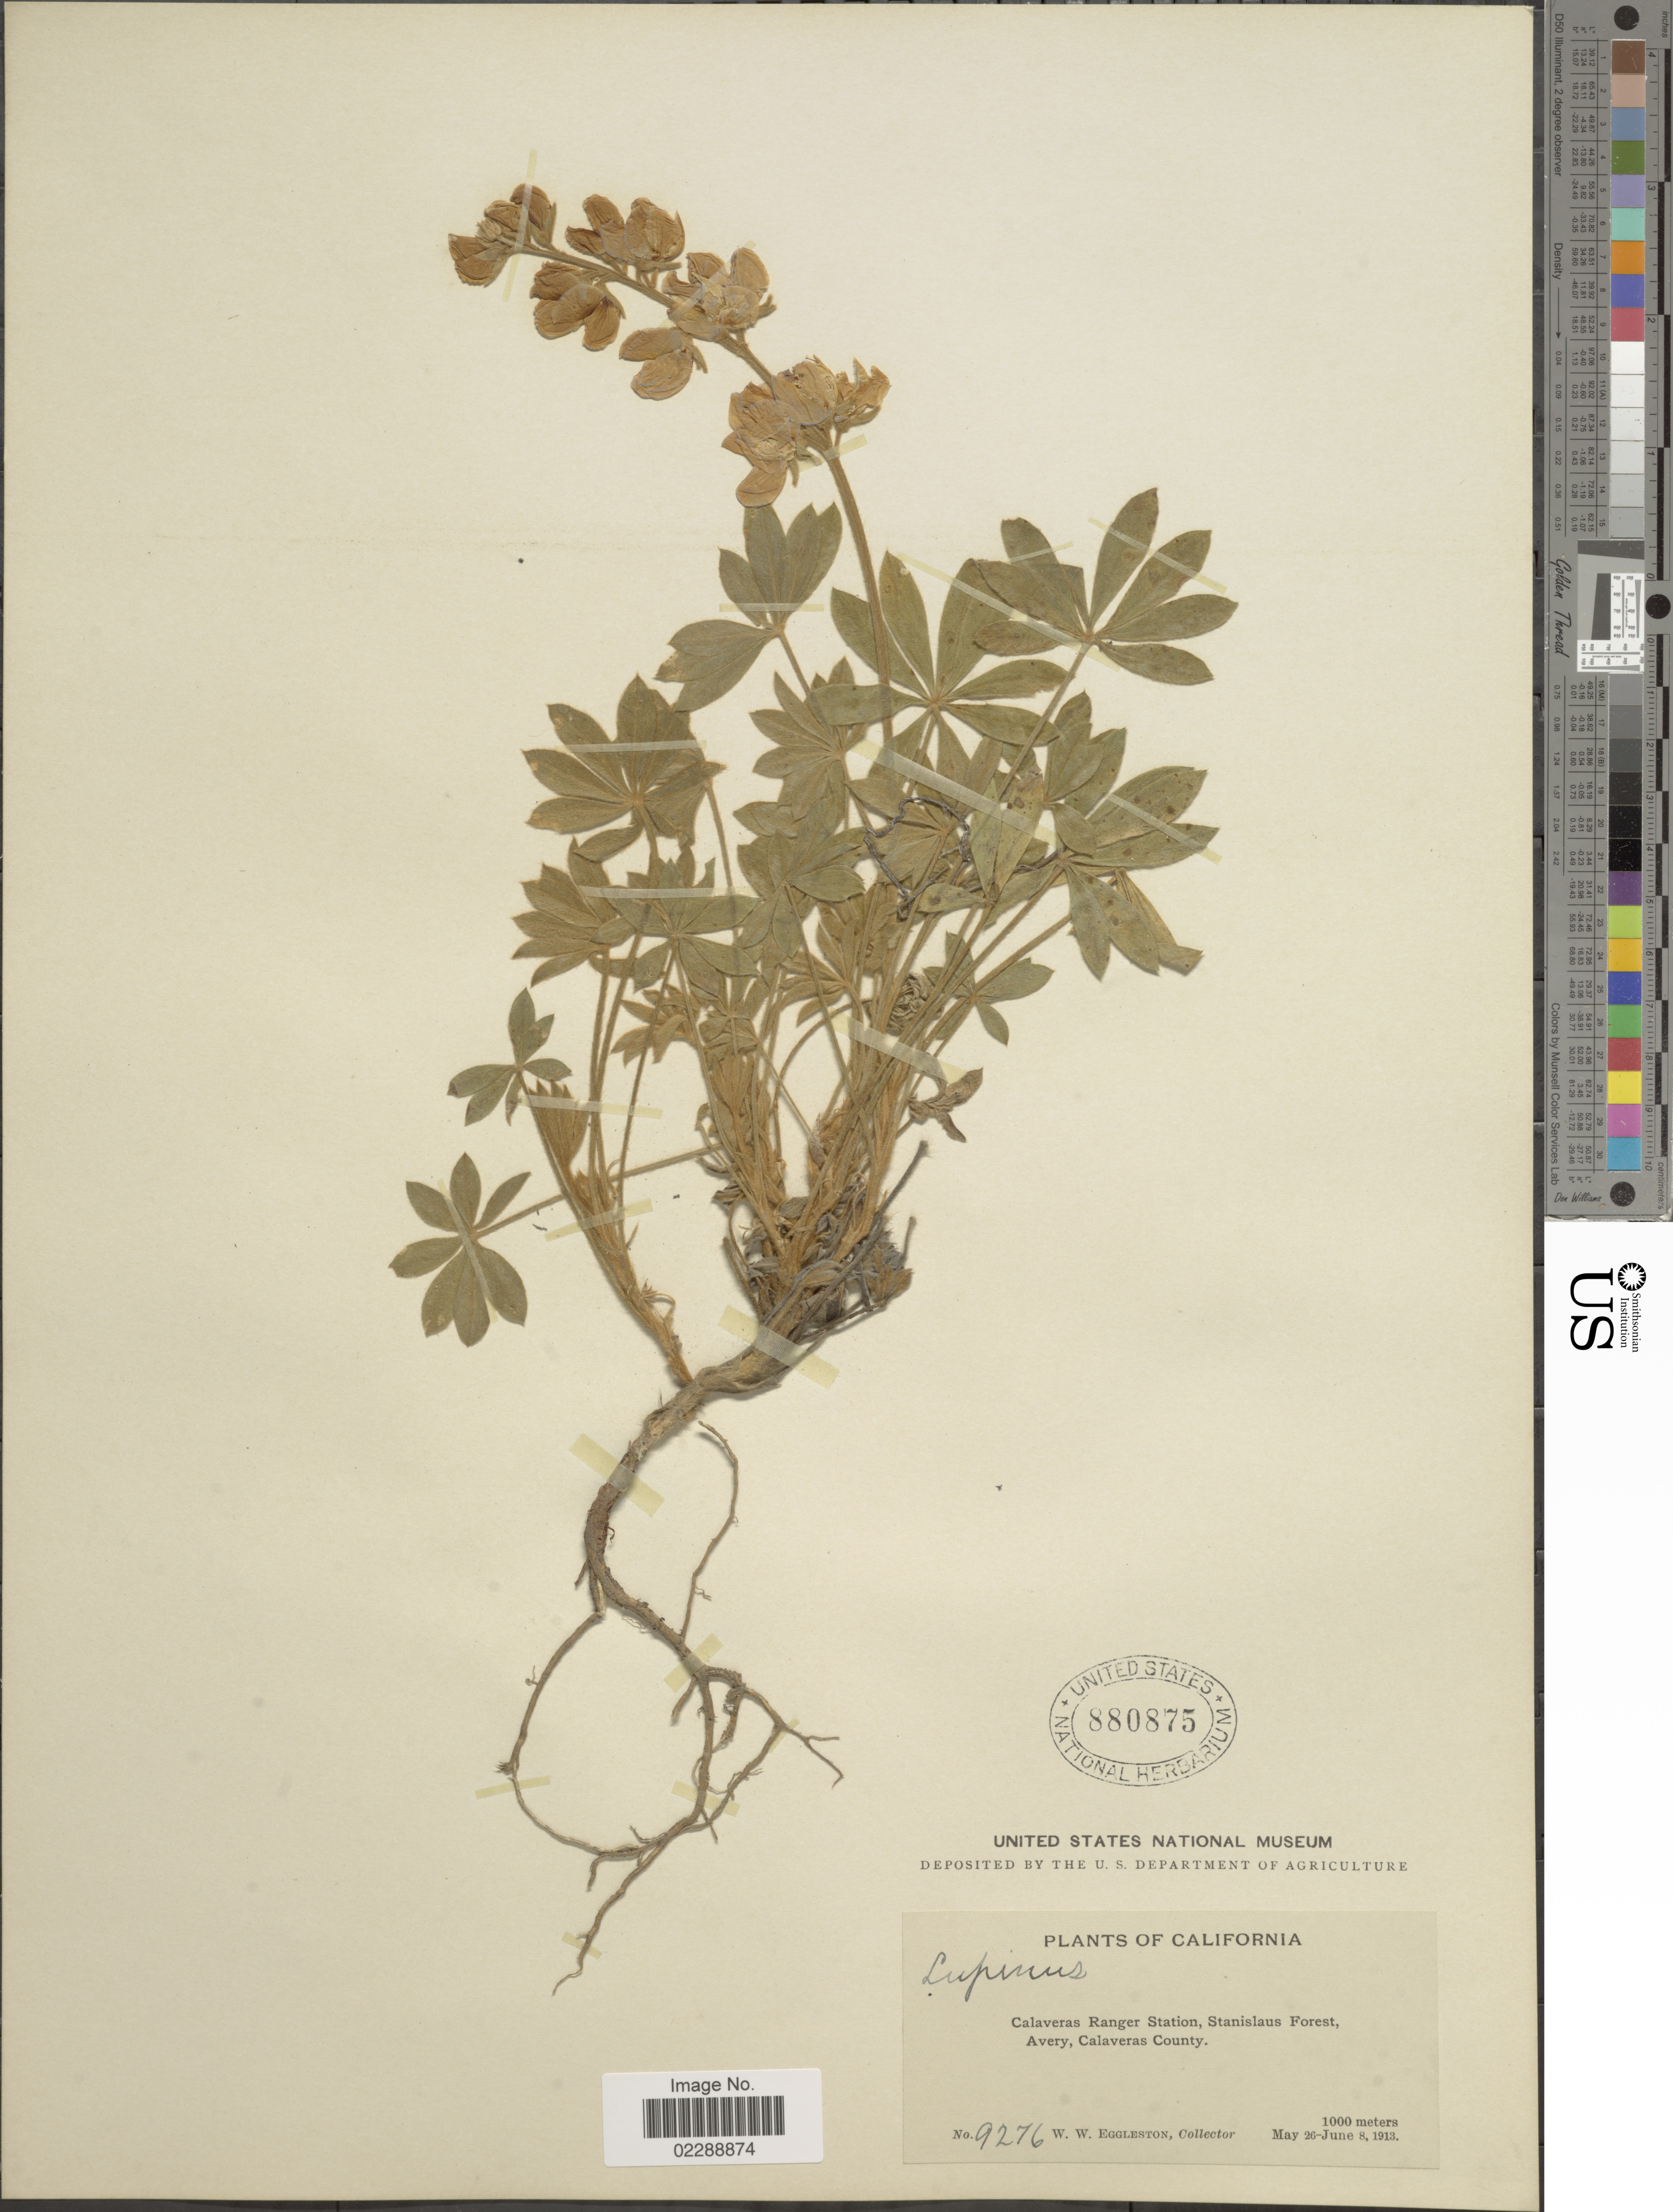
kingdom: Plantae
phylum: Tracheophyta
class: Magnoliopsida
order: Fabales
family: Fabaceae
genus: Lupinus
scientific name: Lupinus sp.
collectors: W. W. Eggleston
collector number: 9276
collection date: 1913-05-26/1913-06-08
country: United States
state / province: California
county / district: Calaveras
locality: Calaveras Ranger Station, Stanislaus Forest Avery, Calaveras County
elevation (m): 1000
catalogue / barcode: US 880875